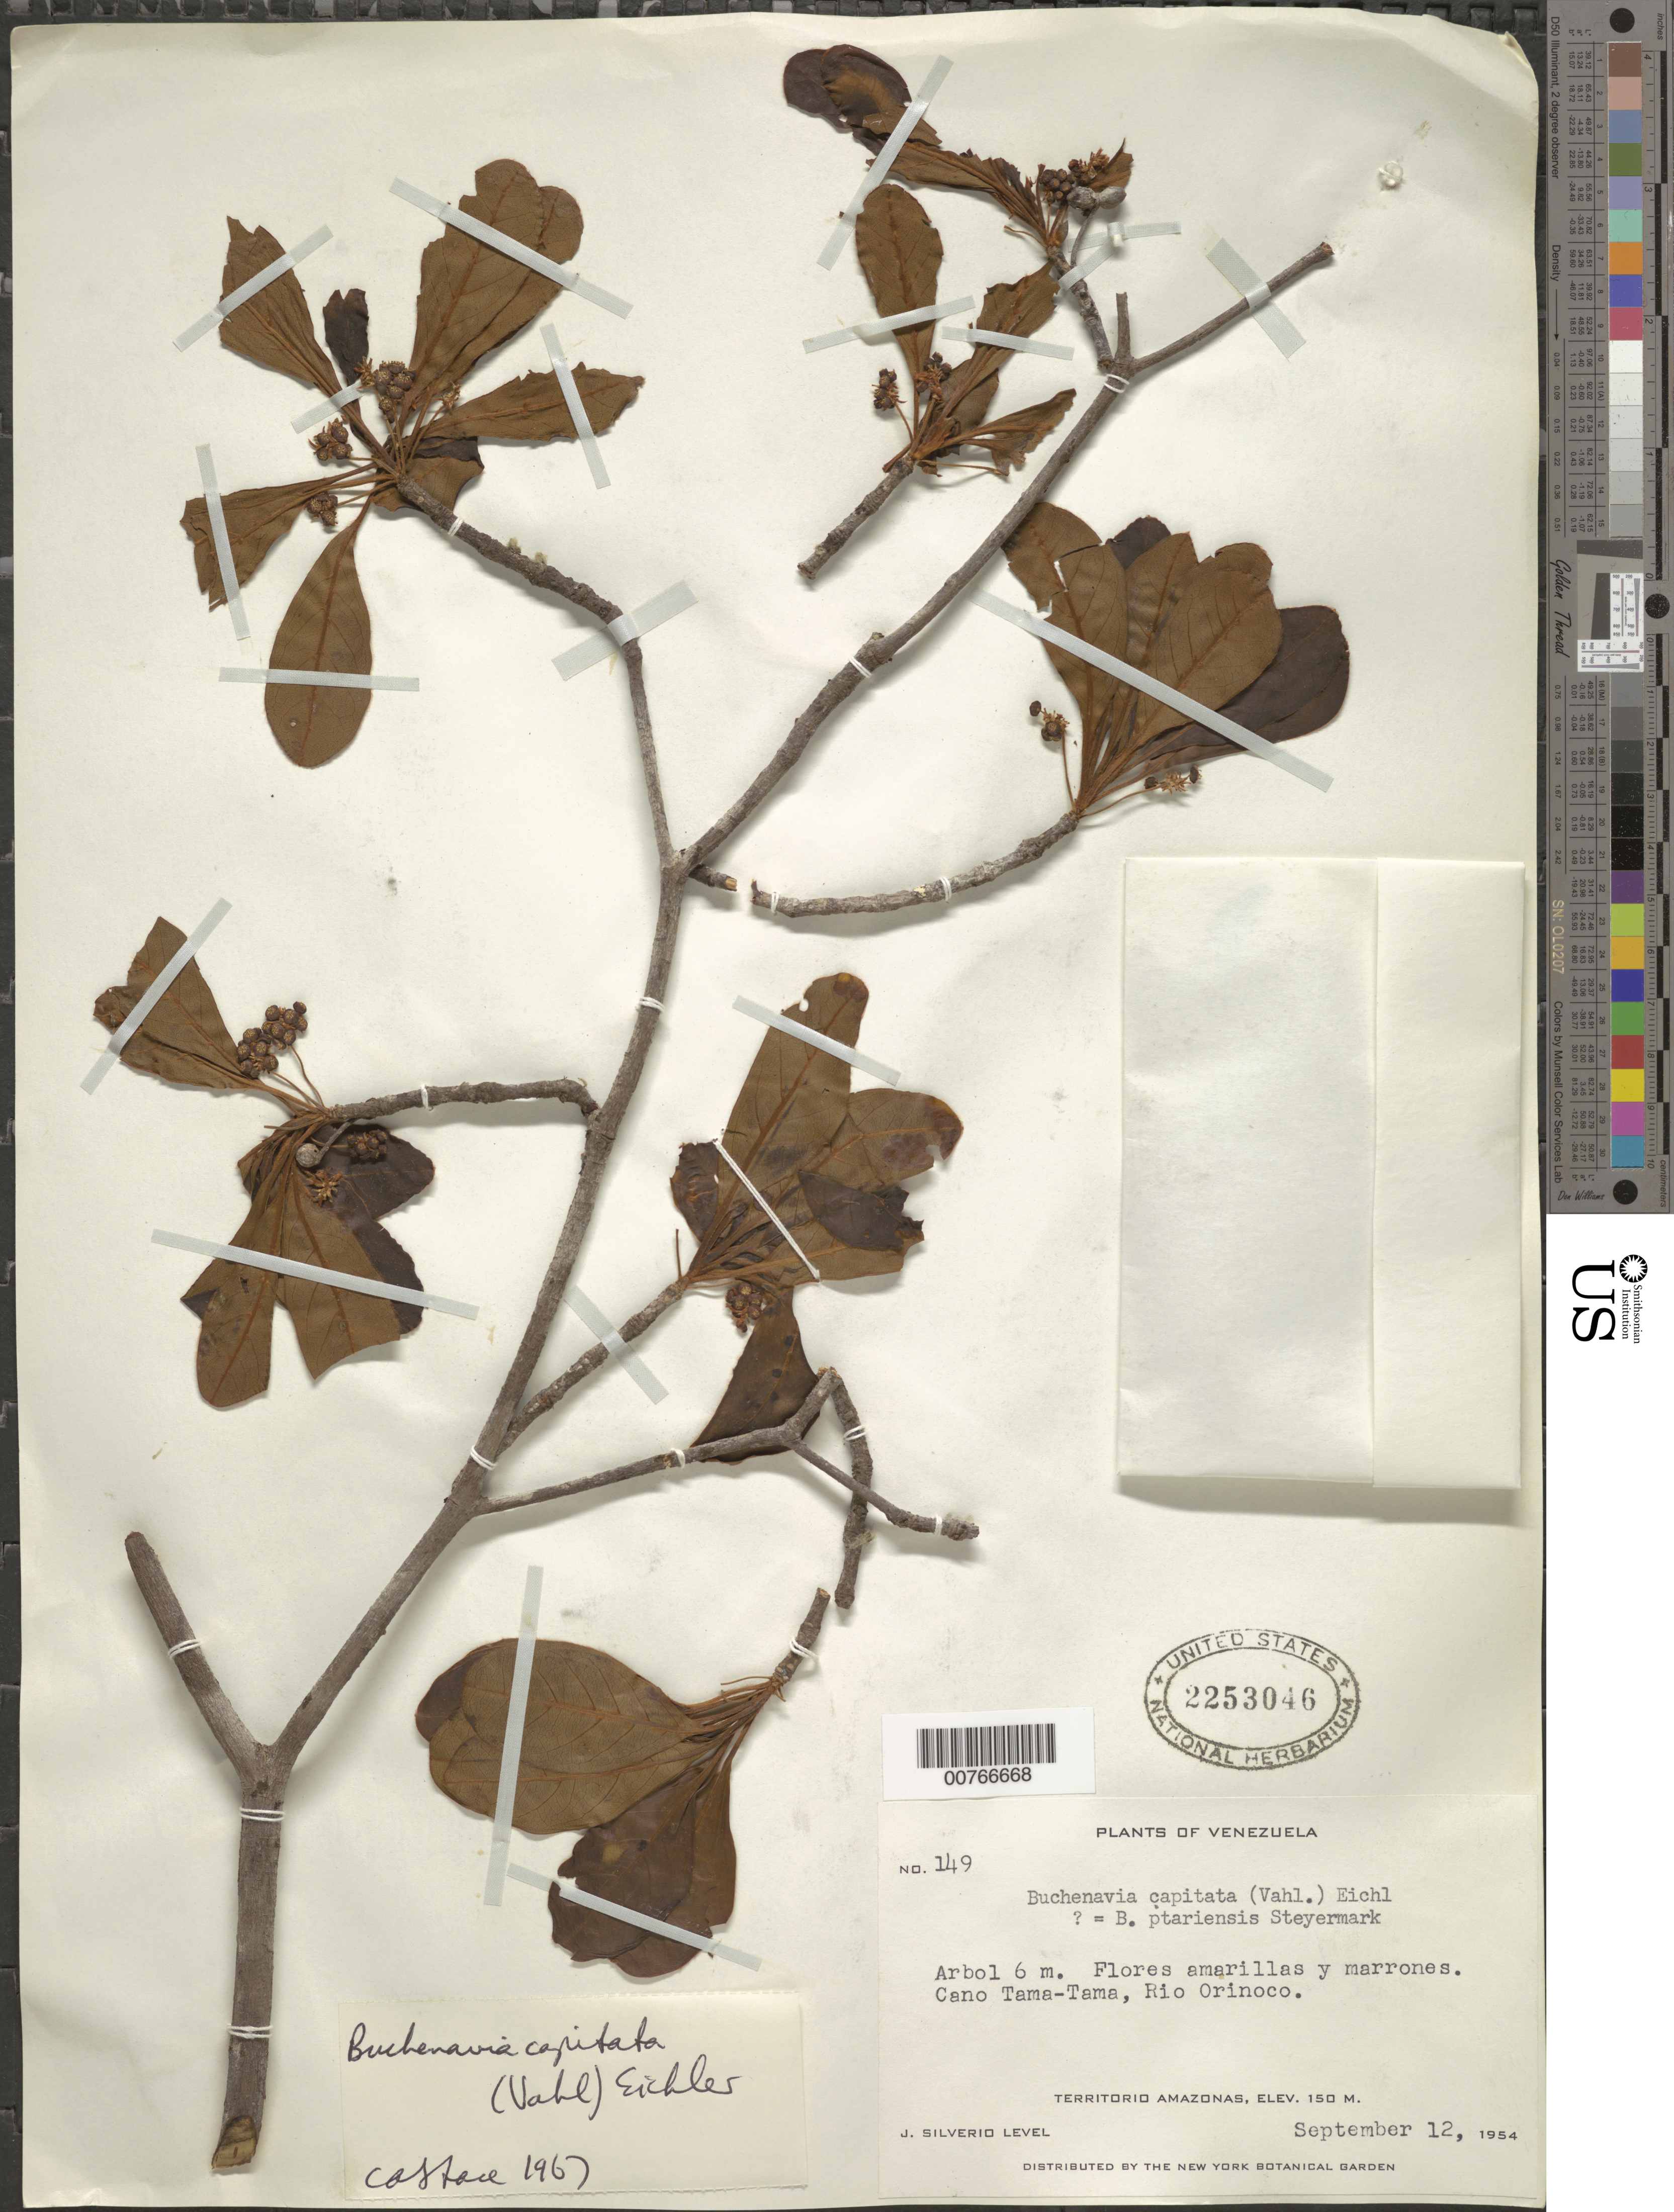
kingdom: Plantae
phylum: Tracheophyta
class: Magnoliopsida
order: Myrtales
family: Combretaceae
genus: Terminalia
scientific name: Terminalia tetraphylla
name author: (Aubl.) Gere & Boatwr.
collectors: J. Silverio L.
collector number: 149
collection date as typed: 12-Sep-54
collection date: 1954-09-12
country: Venezuela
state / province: Amazonas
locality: Caño Tama-Tama, Río Orinoco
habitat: Caño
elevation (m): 150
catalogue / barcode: US 2253046